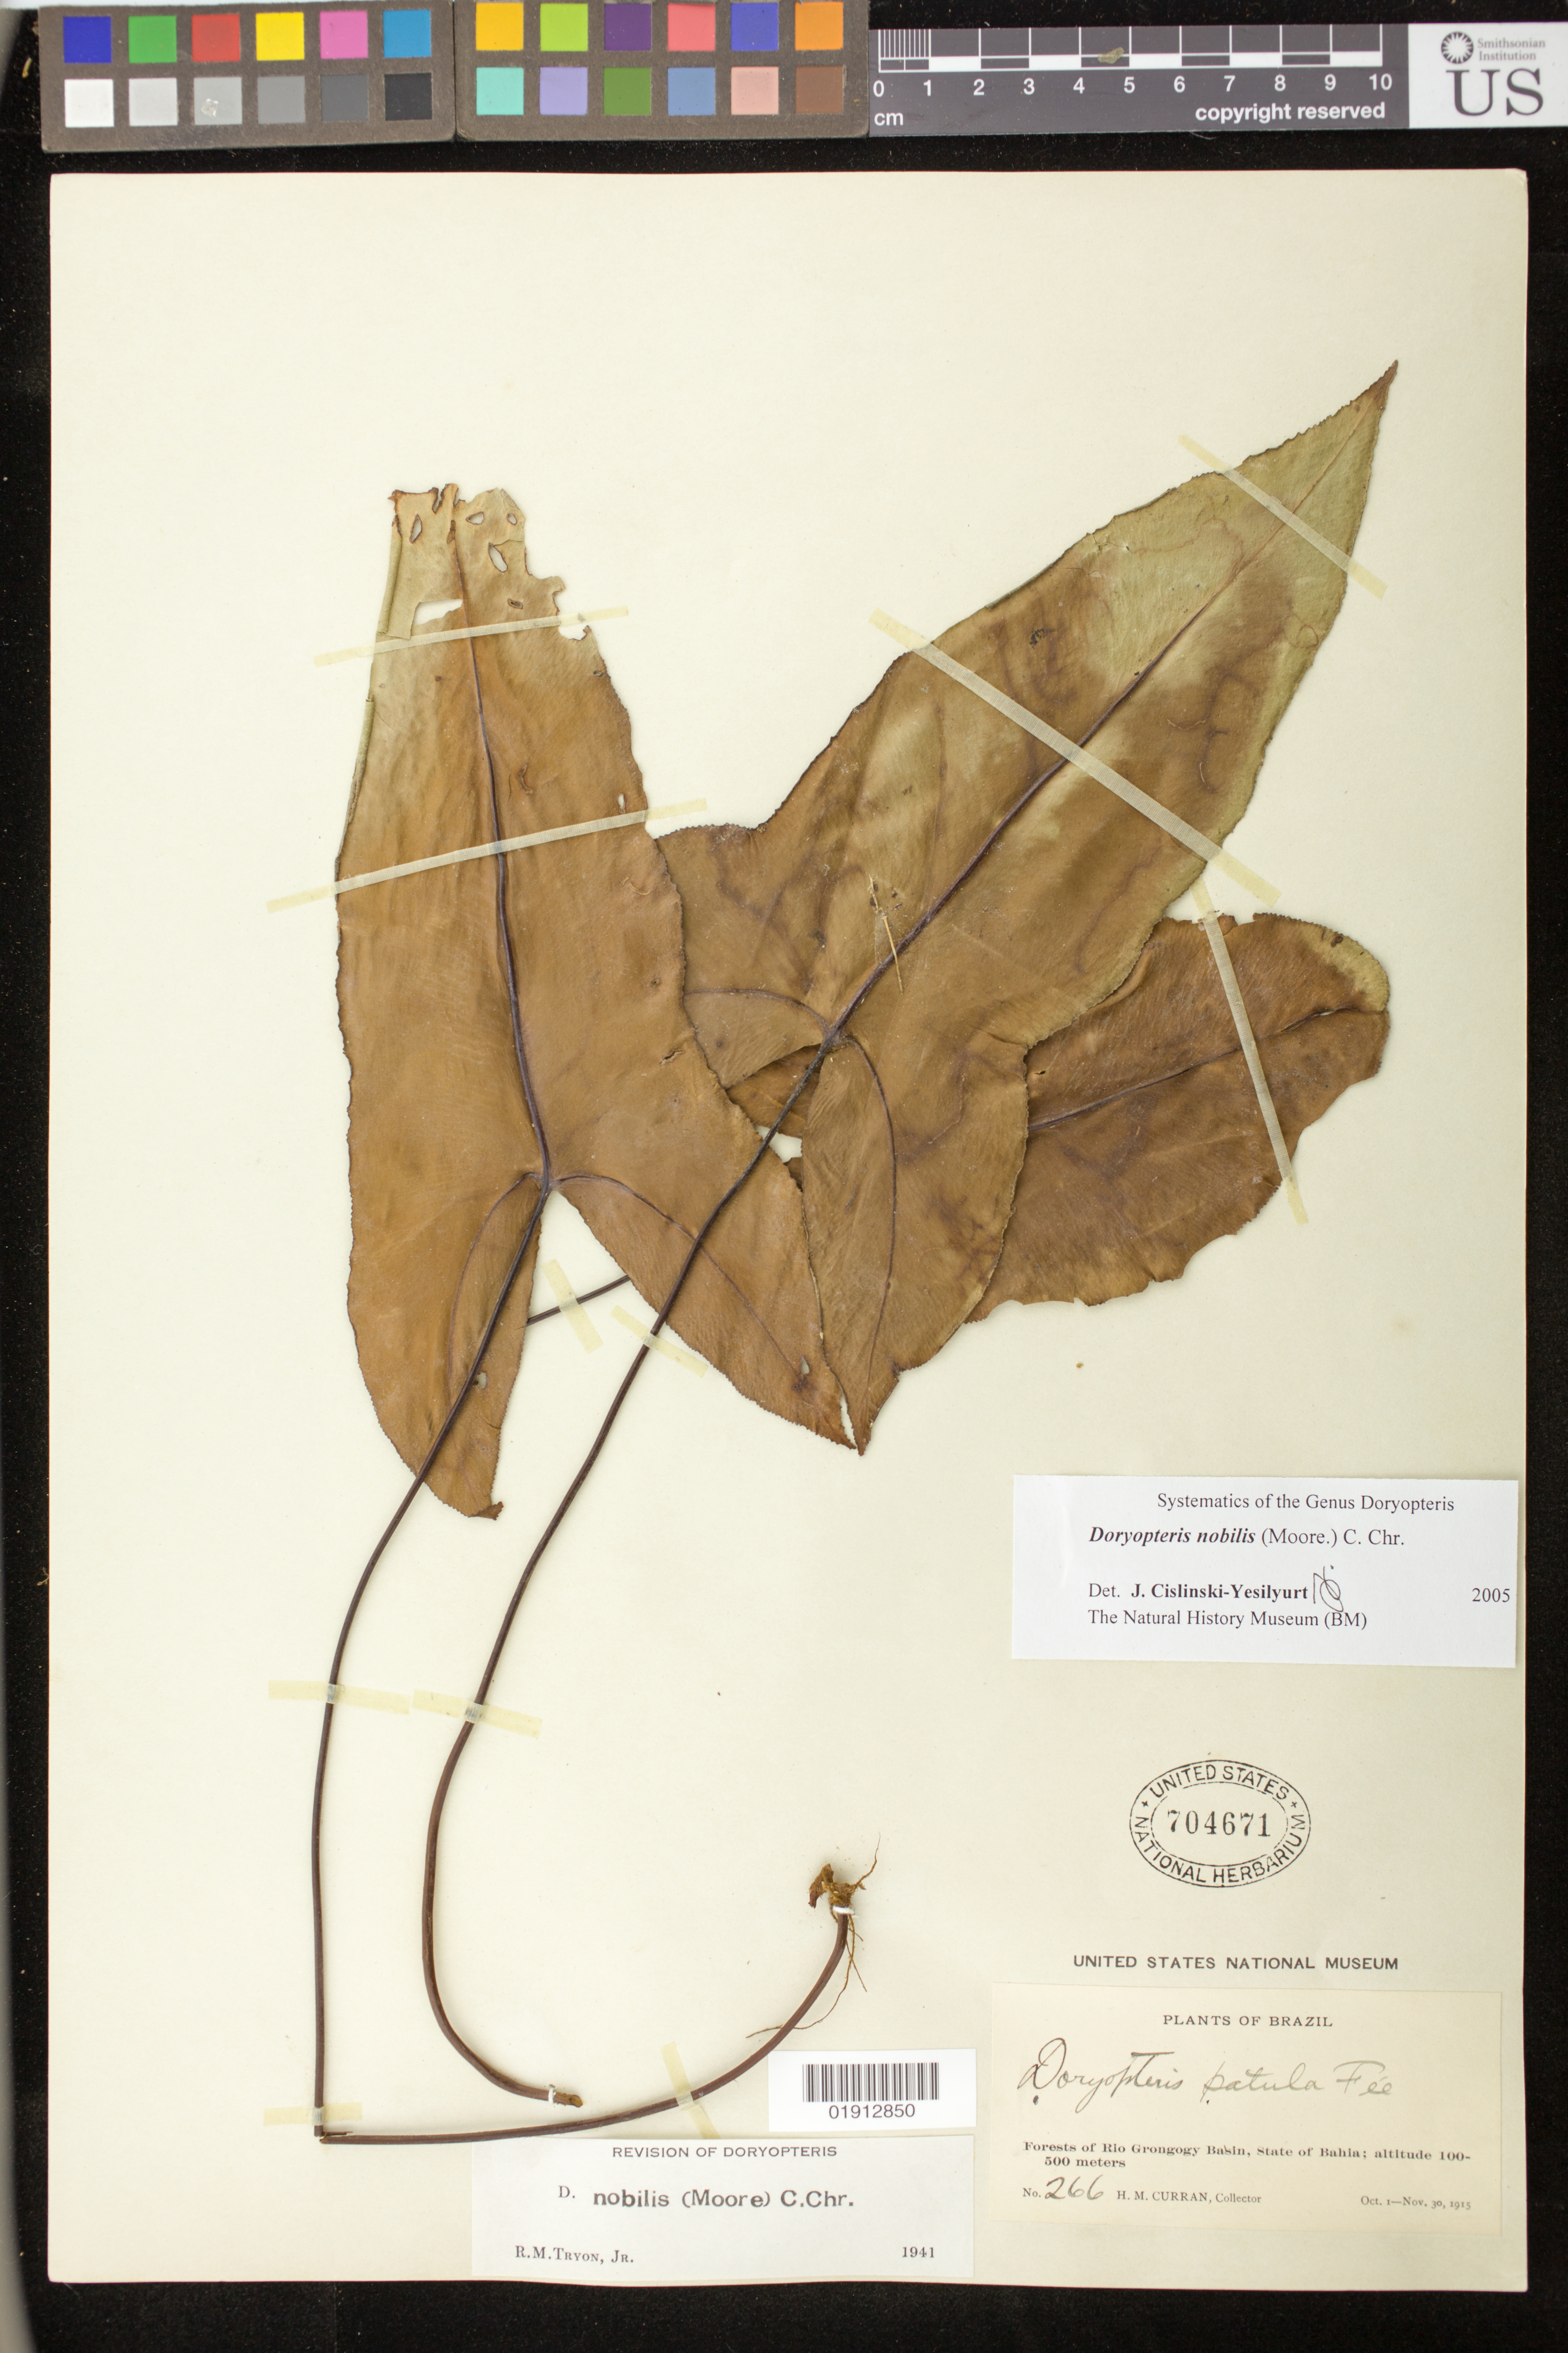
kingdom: Plantae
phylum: Tracheophyta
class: Polypodiopsida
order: Polypodiales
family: Pteridaceae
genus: Doryopteris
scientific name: Doryopteris nobilis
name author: (T. Moore) C. Chr.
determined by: Yesilyurt, J. C.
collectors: H. M. Curran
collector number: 266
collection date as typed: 01 Oct 1915 to 30 Nov 1915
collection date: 1915-10-01/1915-11-30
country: Brazil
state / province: Bahia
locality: Forests of Rio Grongogy basin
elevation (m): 100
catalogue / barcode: US 704671